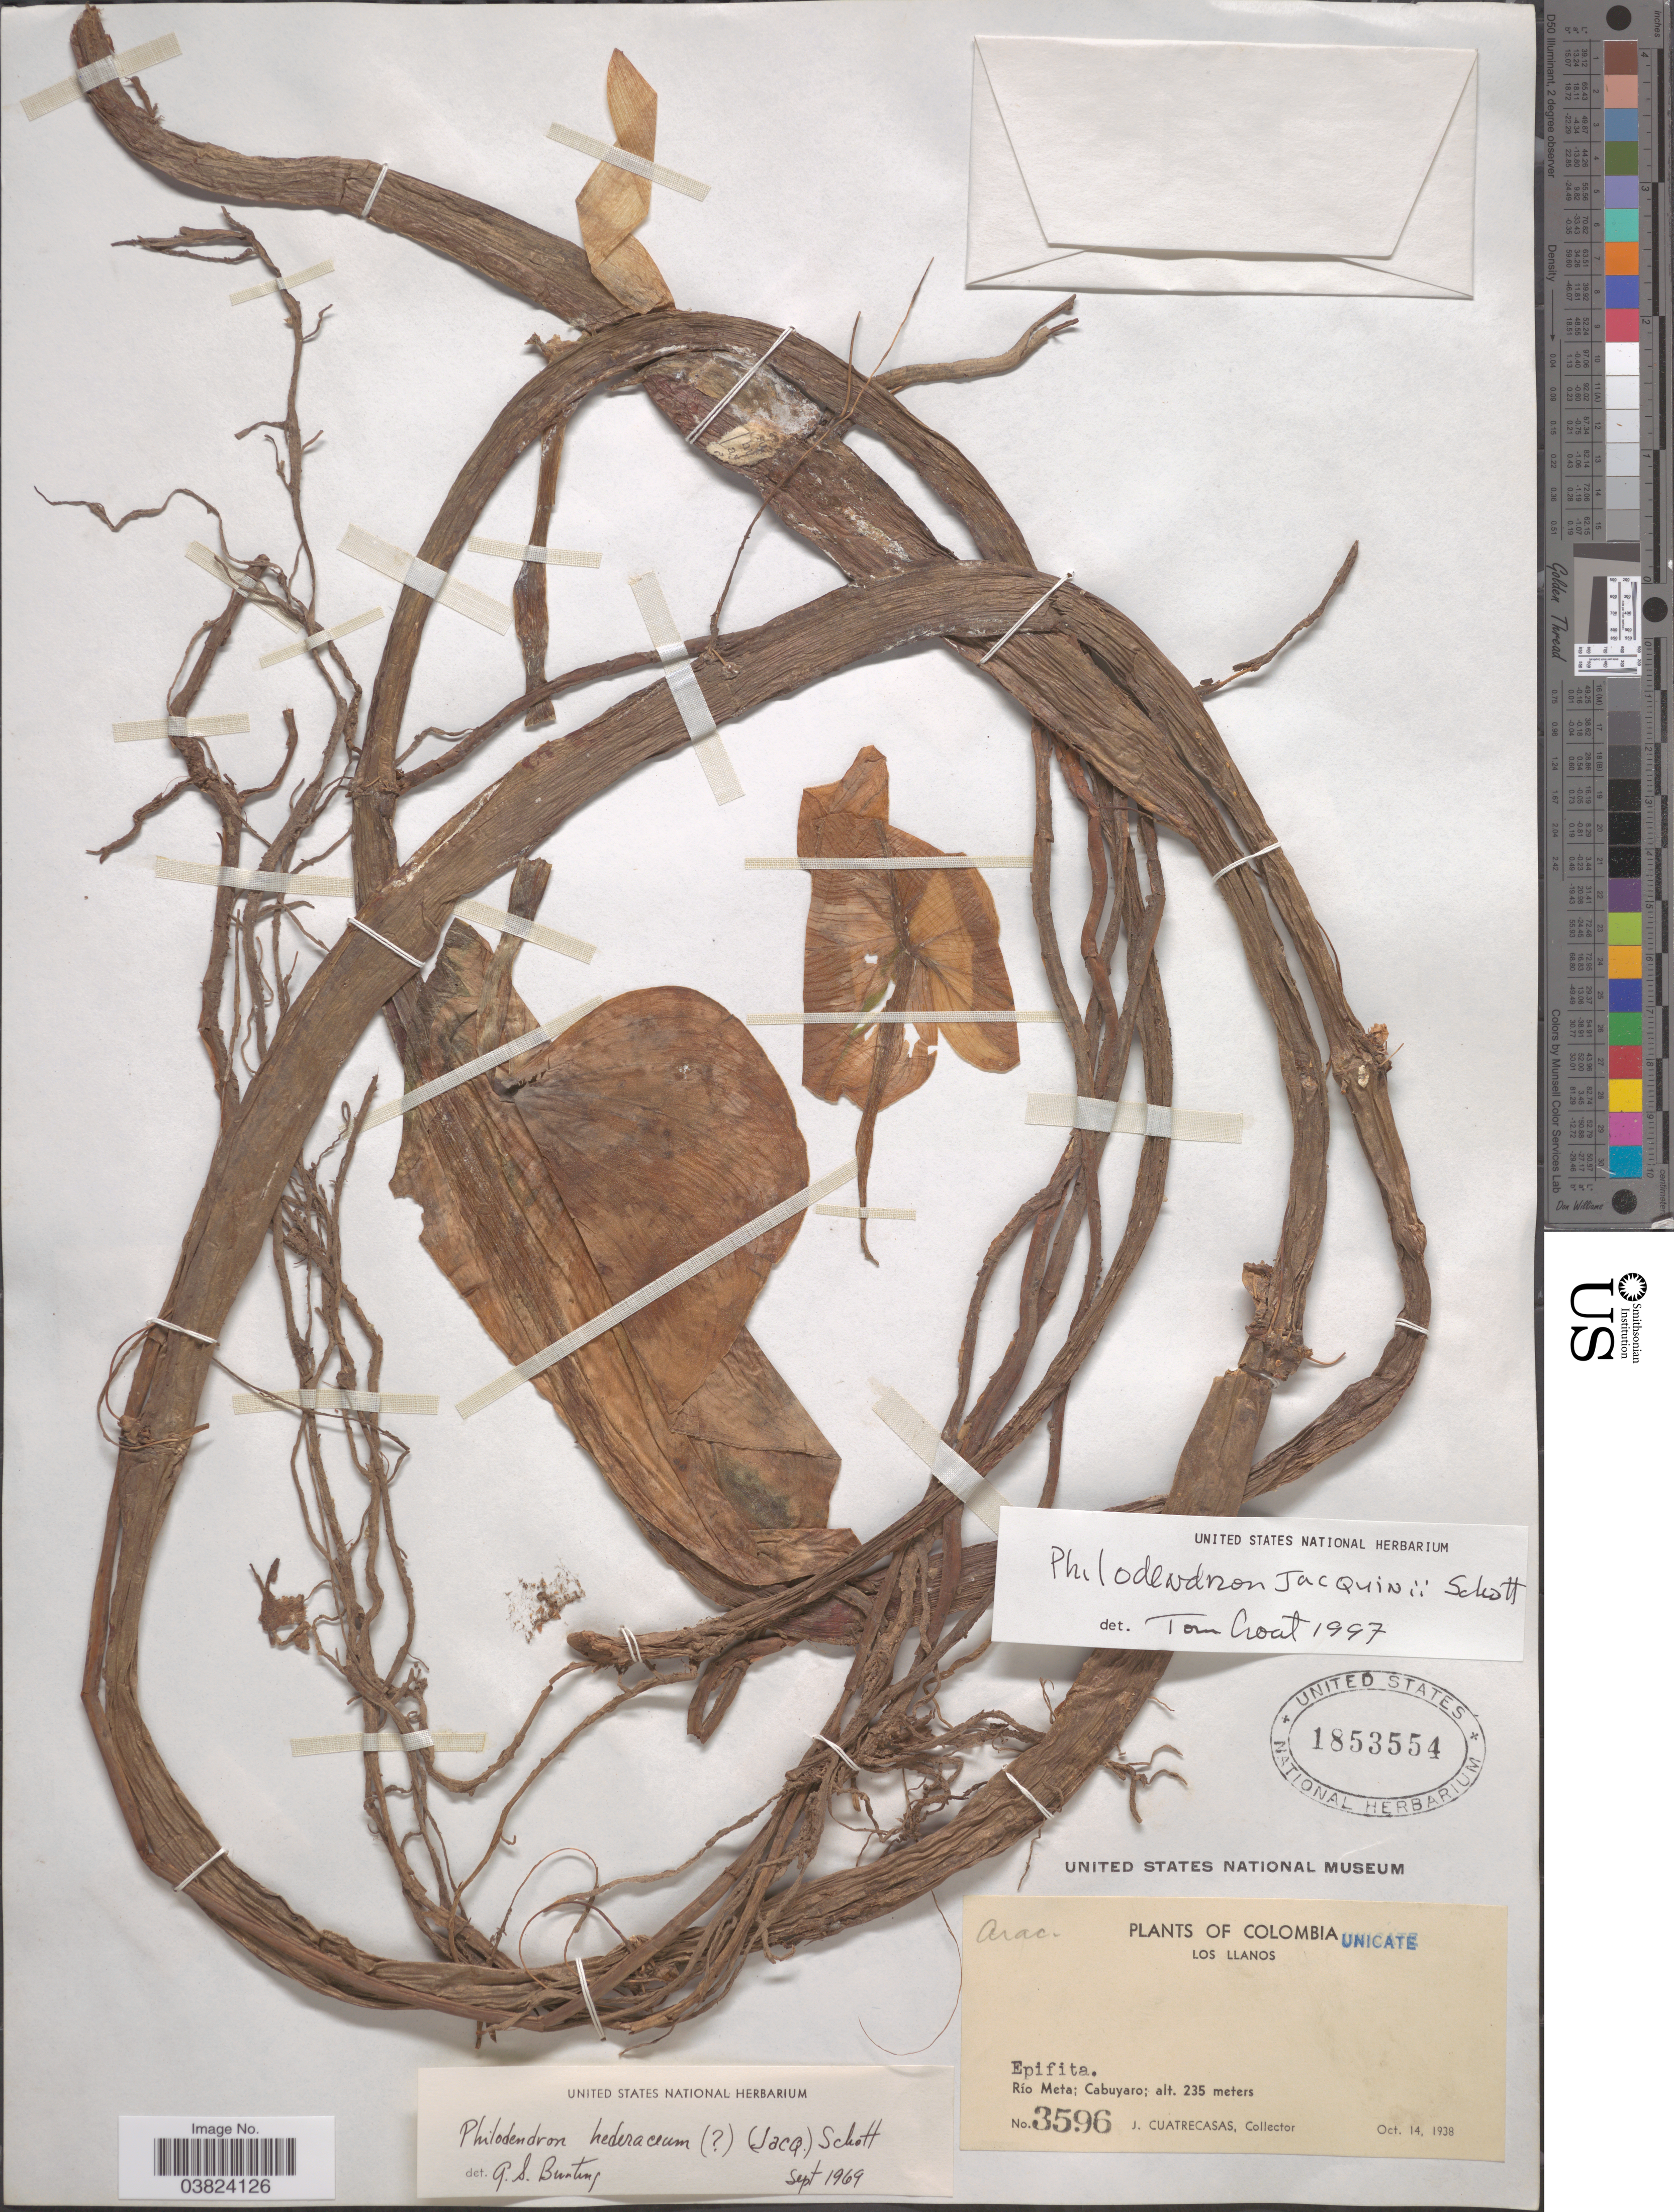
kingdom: Plantae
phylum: Tracheophyta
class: Liliopsida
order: Alismatales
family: Araceae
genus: Philodendron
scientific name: Philodendron jacquinii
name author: Schott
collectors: J. Cuatrecasas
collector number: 3596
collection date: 1938-10-14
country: Colombia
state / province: Meta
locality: Los Llanos. Río Meta: Cabuyaro.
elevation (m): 235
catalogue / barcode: US 1853554